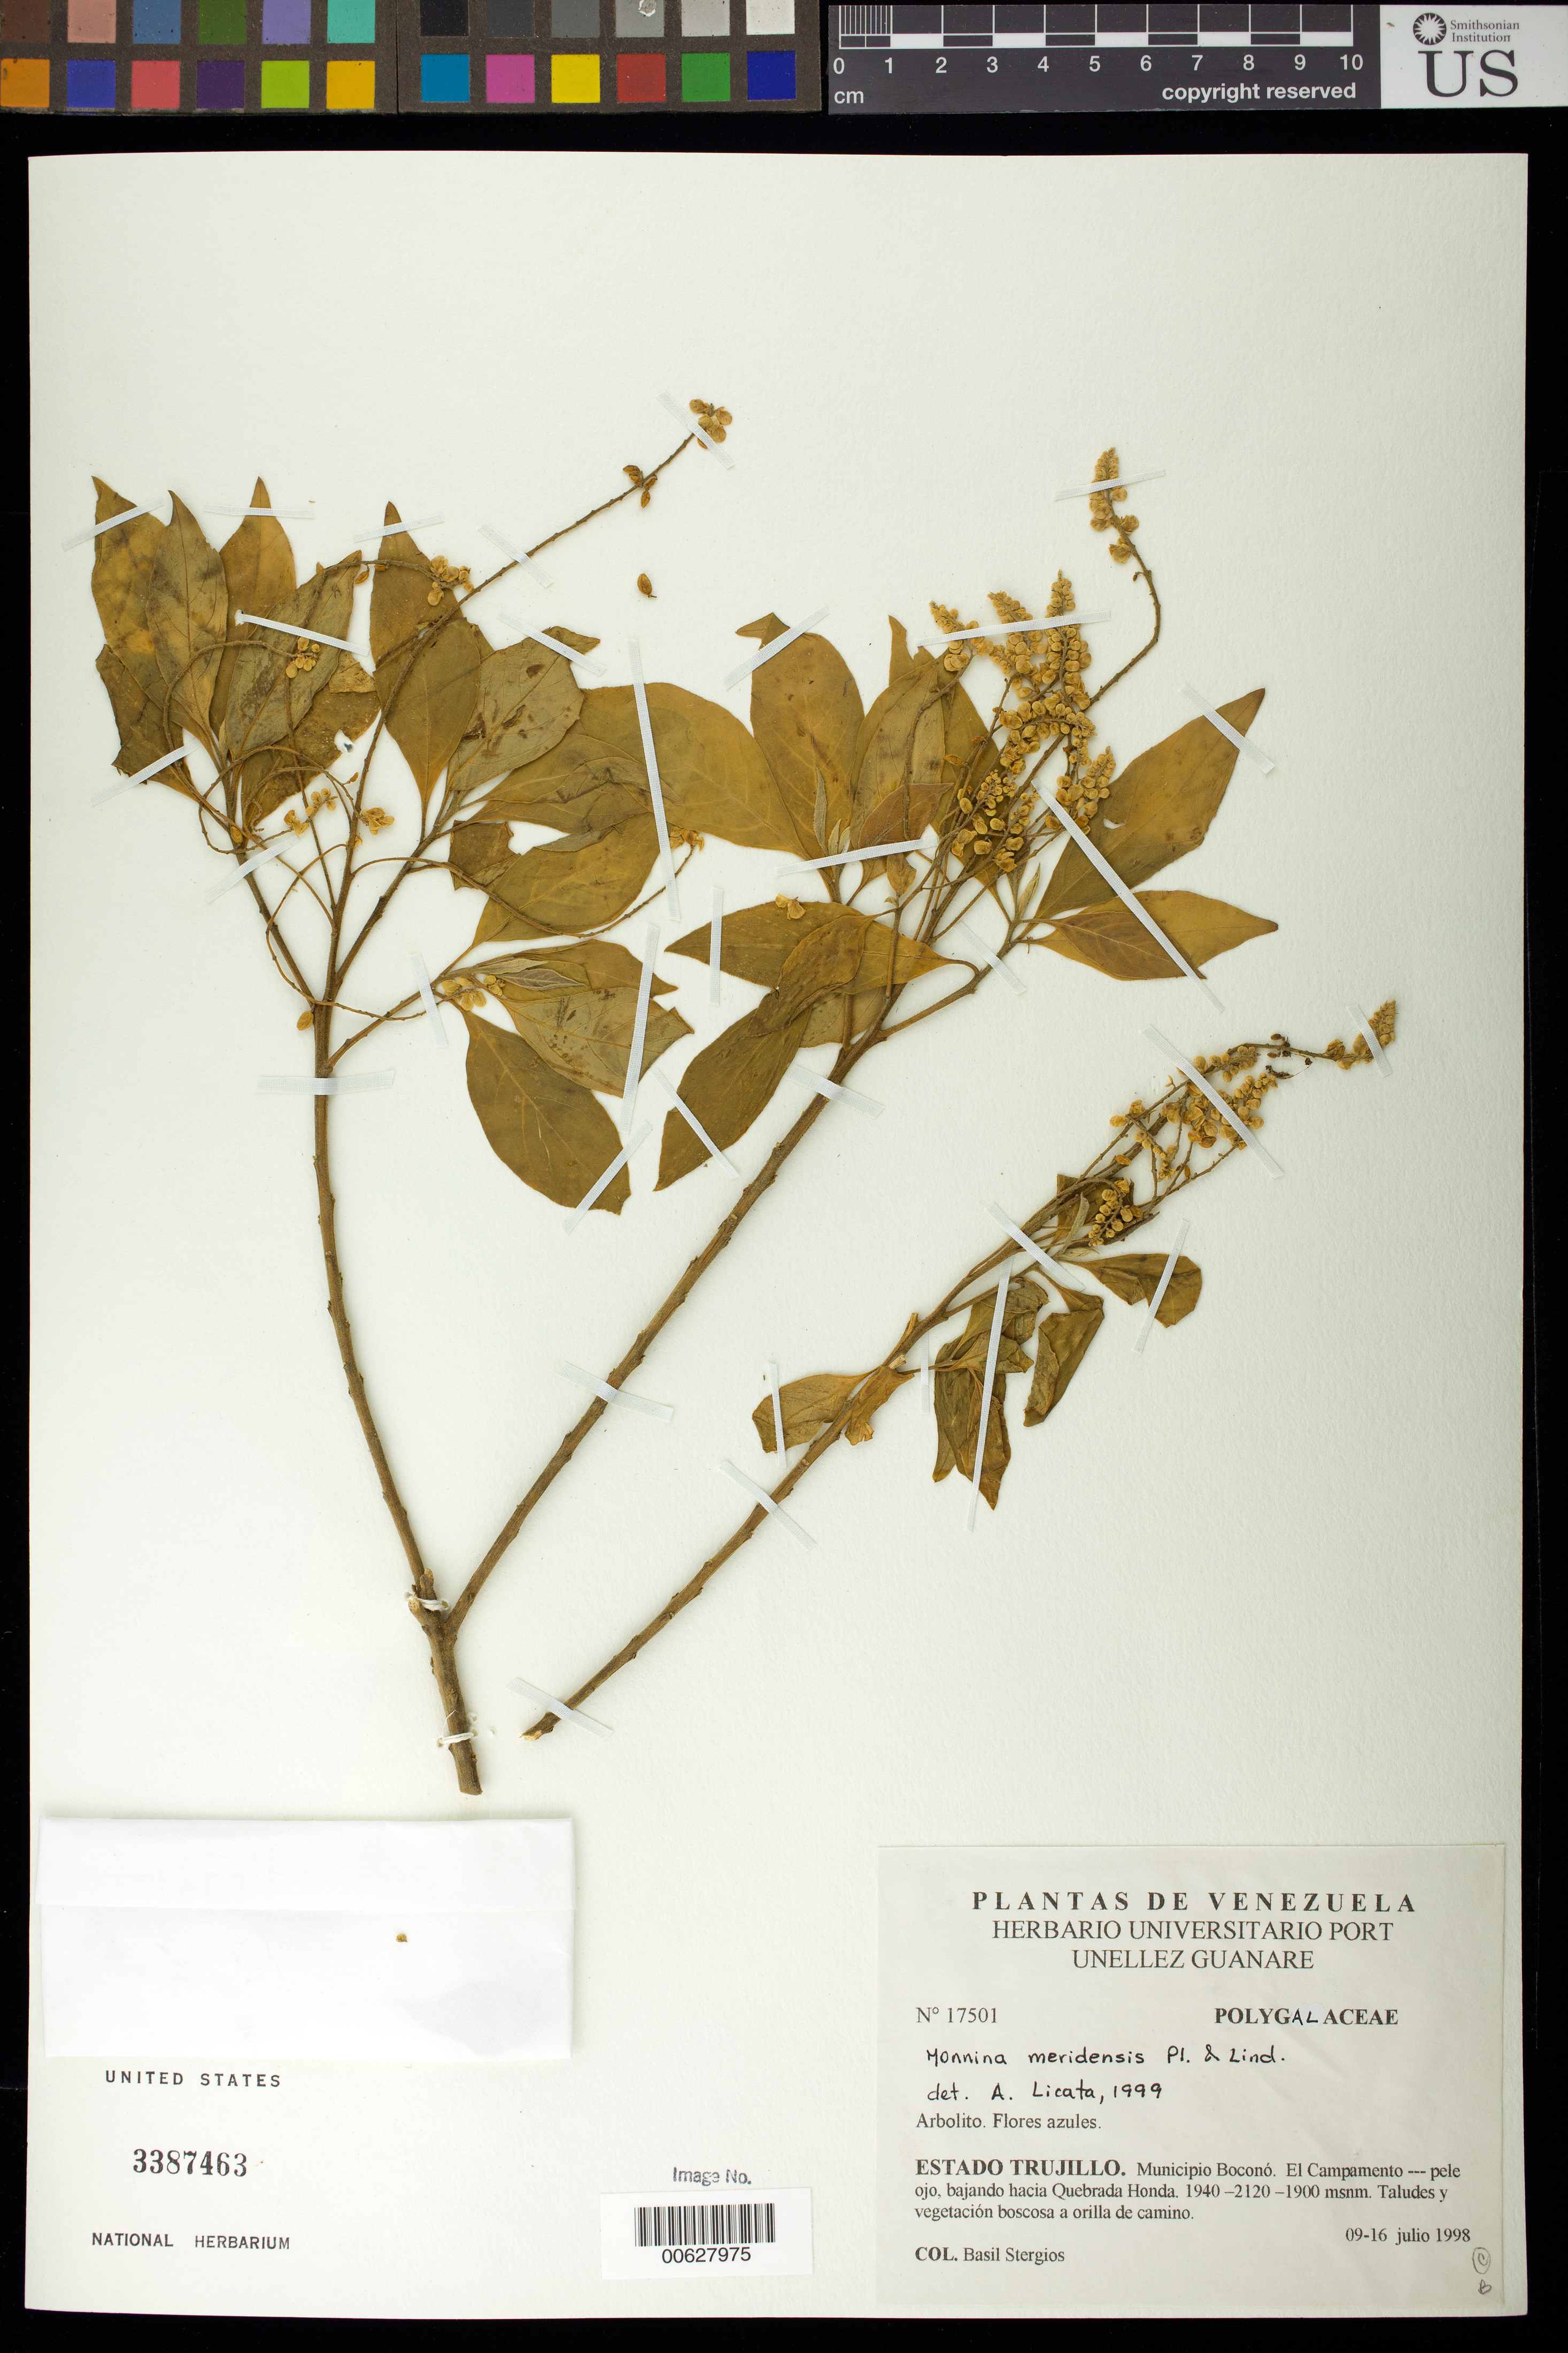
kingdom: Plantae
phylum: Tracheophyta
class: Magnoliopsida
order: Fabales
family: Polygalaceae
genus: Monnina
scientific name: Monnina meridensis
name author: Planch. & B.L. Linden ex Wedd.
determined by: Licata, A., (PORT), Univ. Nac. Exp. de los Llanos Ezequiel Zamora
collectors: B. G. Stergios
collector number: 17501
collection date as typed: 09 Jul 1998 to 16 Jul 1998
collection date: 1998-07-09/1998-07-16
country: Venezuela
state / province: Trujillo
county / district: Boconó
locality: Parque Nacional Guaramacal, El campamento-pele ojo, bajando hacia Quebrada Honda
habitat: Taludes y vegetación boscosa a orilla de camino.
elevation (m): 1900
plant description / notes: PORT, TEX, US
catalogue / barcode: US 3387463